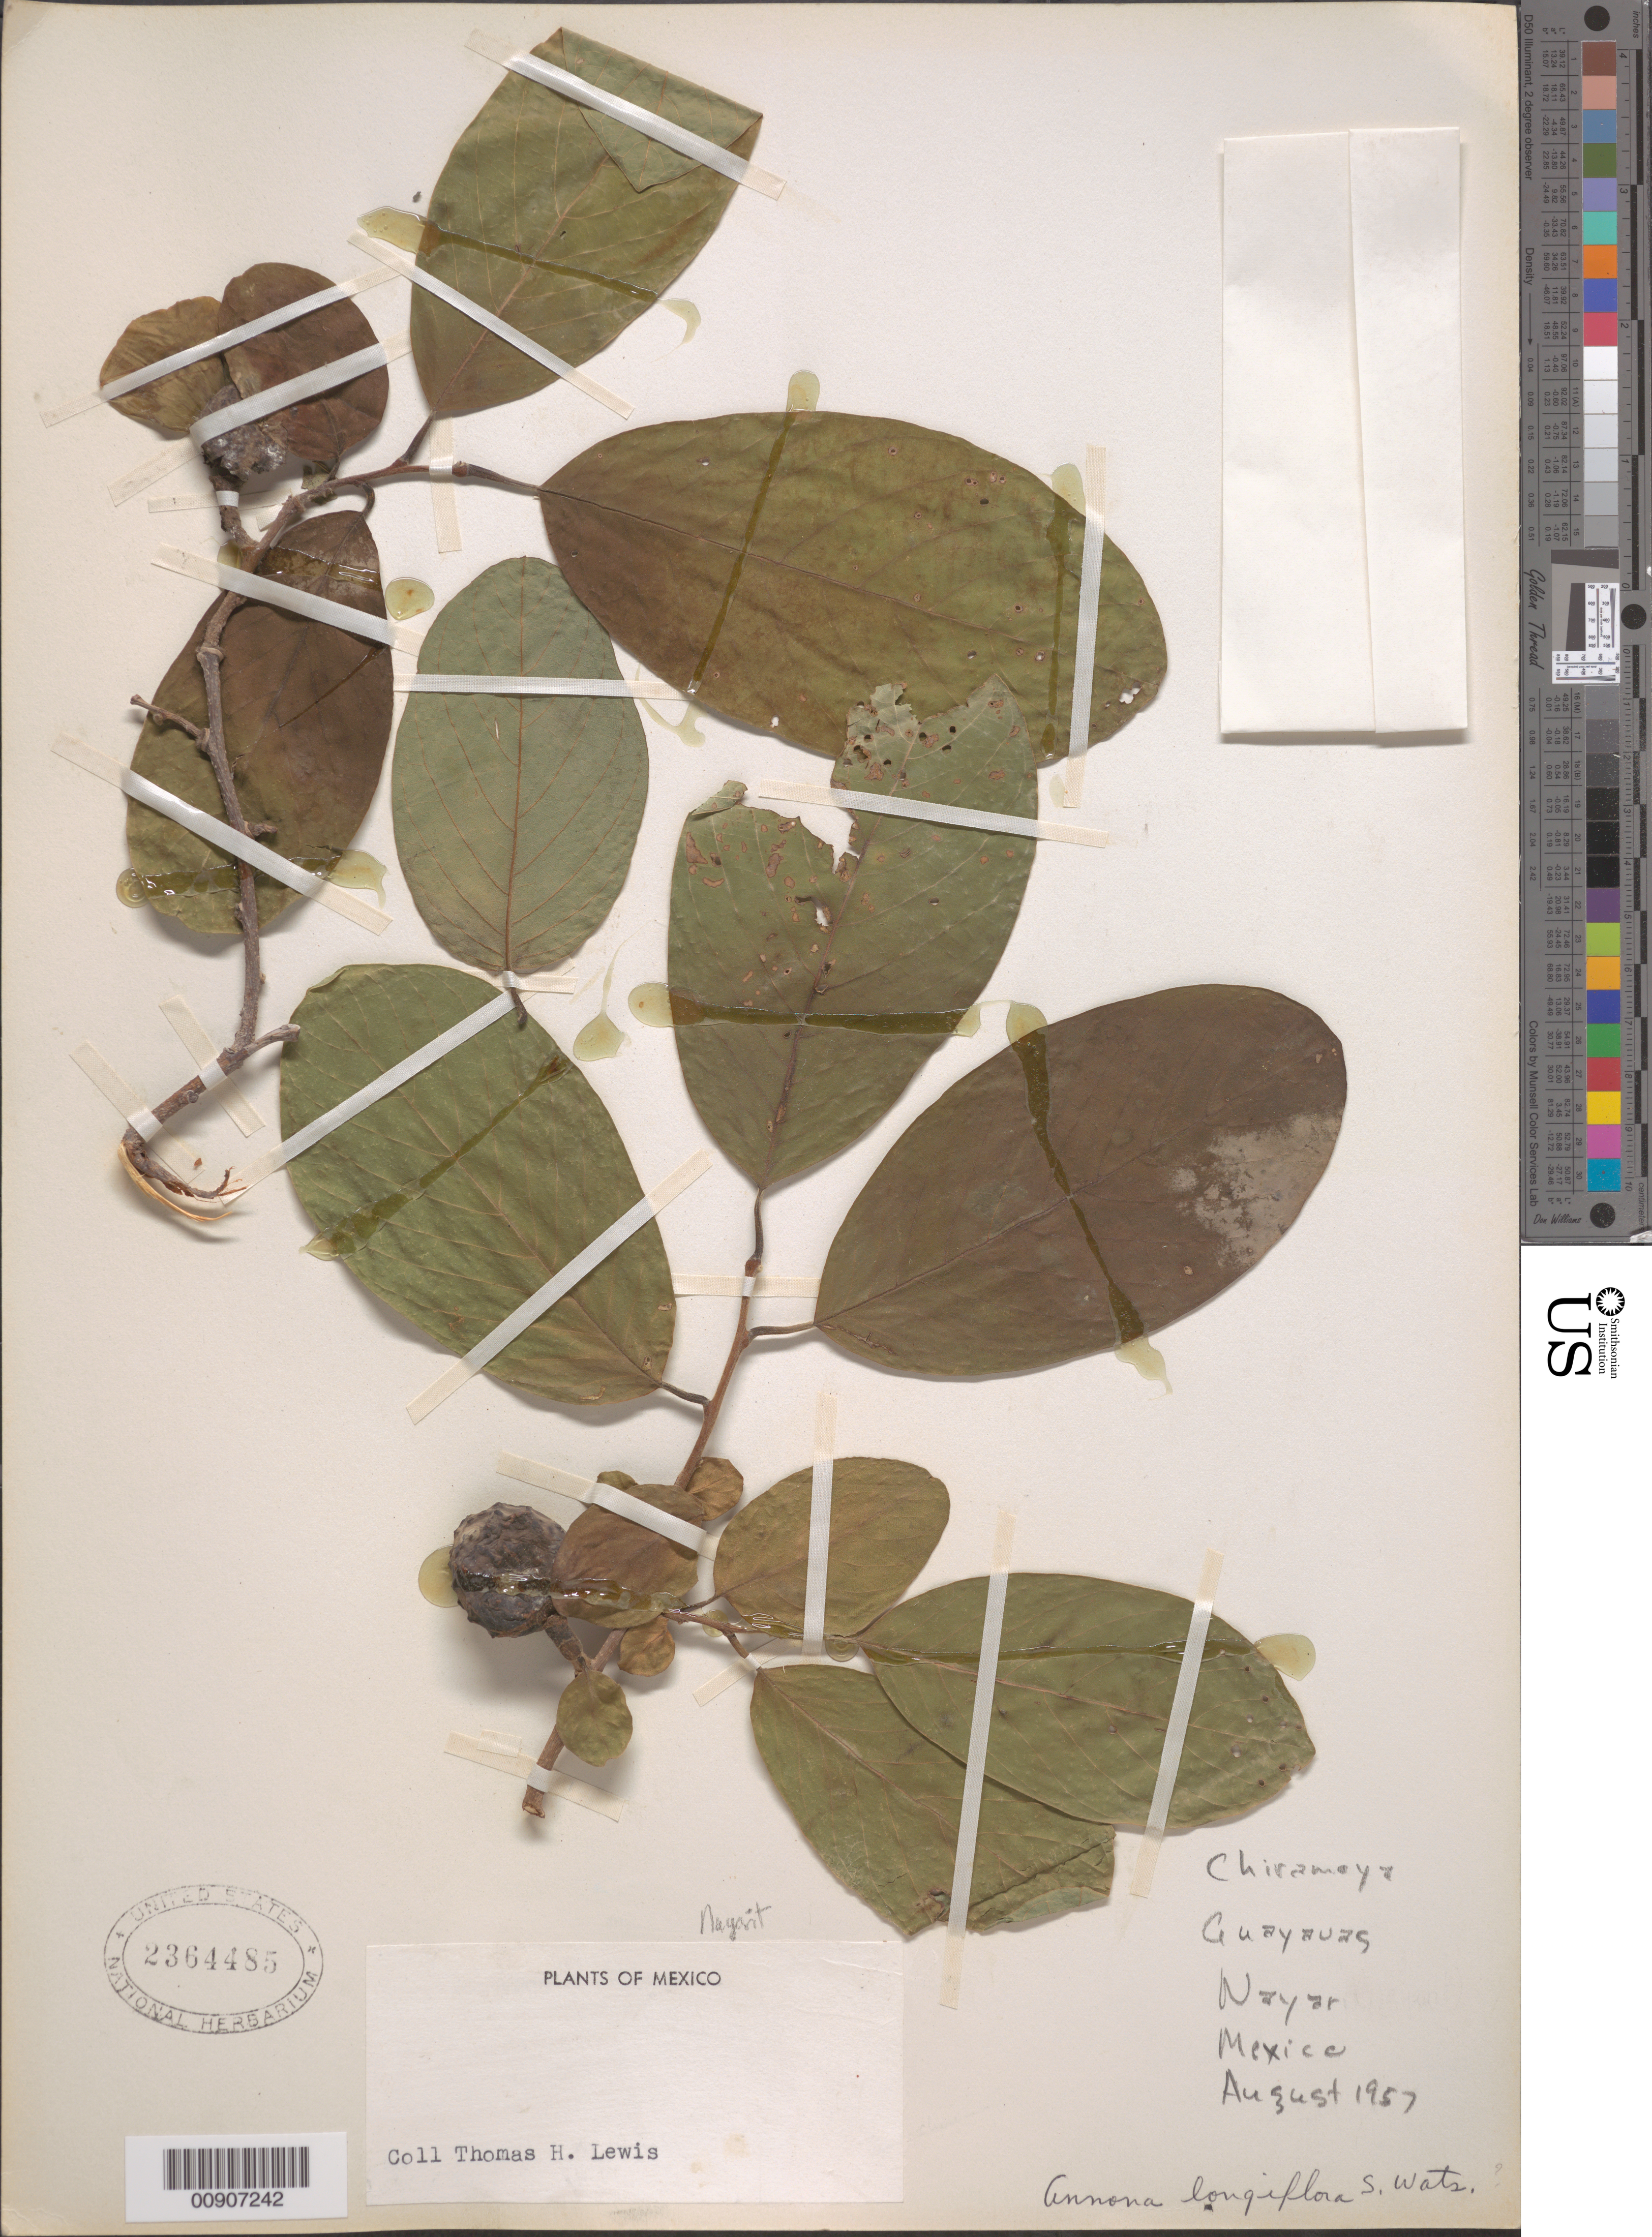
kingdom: Plantae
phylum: Tracheophyta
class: Magnoliopsida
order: Magnoliales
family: Annonaceae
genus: Annona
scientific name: Annona longiflora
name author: S. Watson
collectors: T. H. Lewis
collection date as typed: Aug 1957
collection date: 1957-08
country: Mexico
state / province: Nayarit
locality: Guayavas [sic], Nayarit.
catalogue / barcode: US 2364485